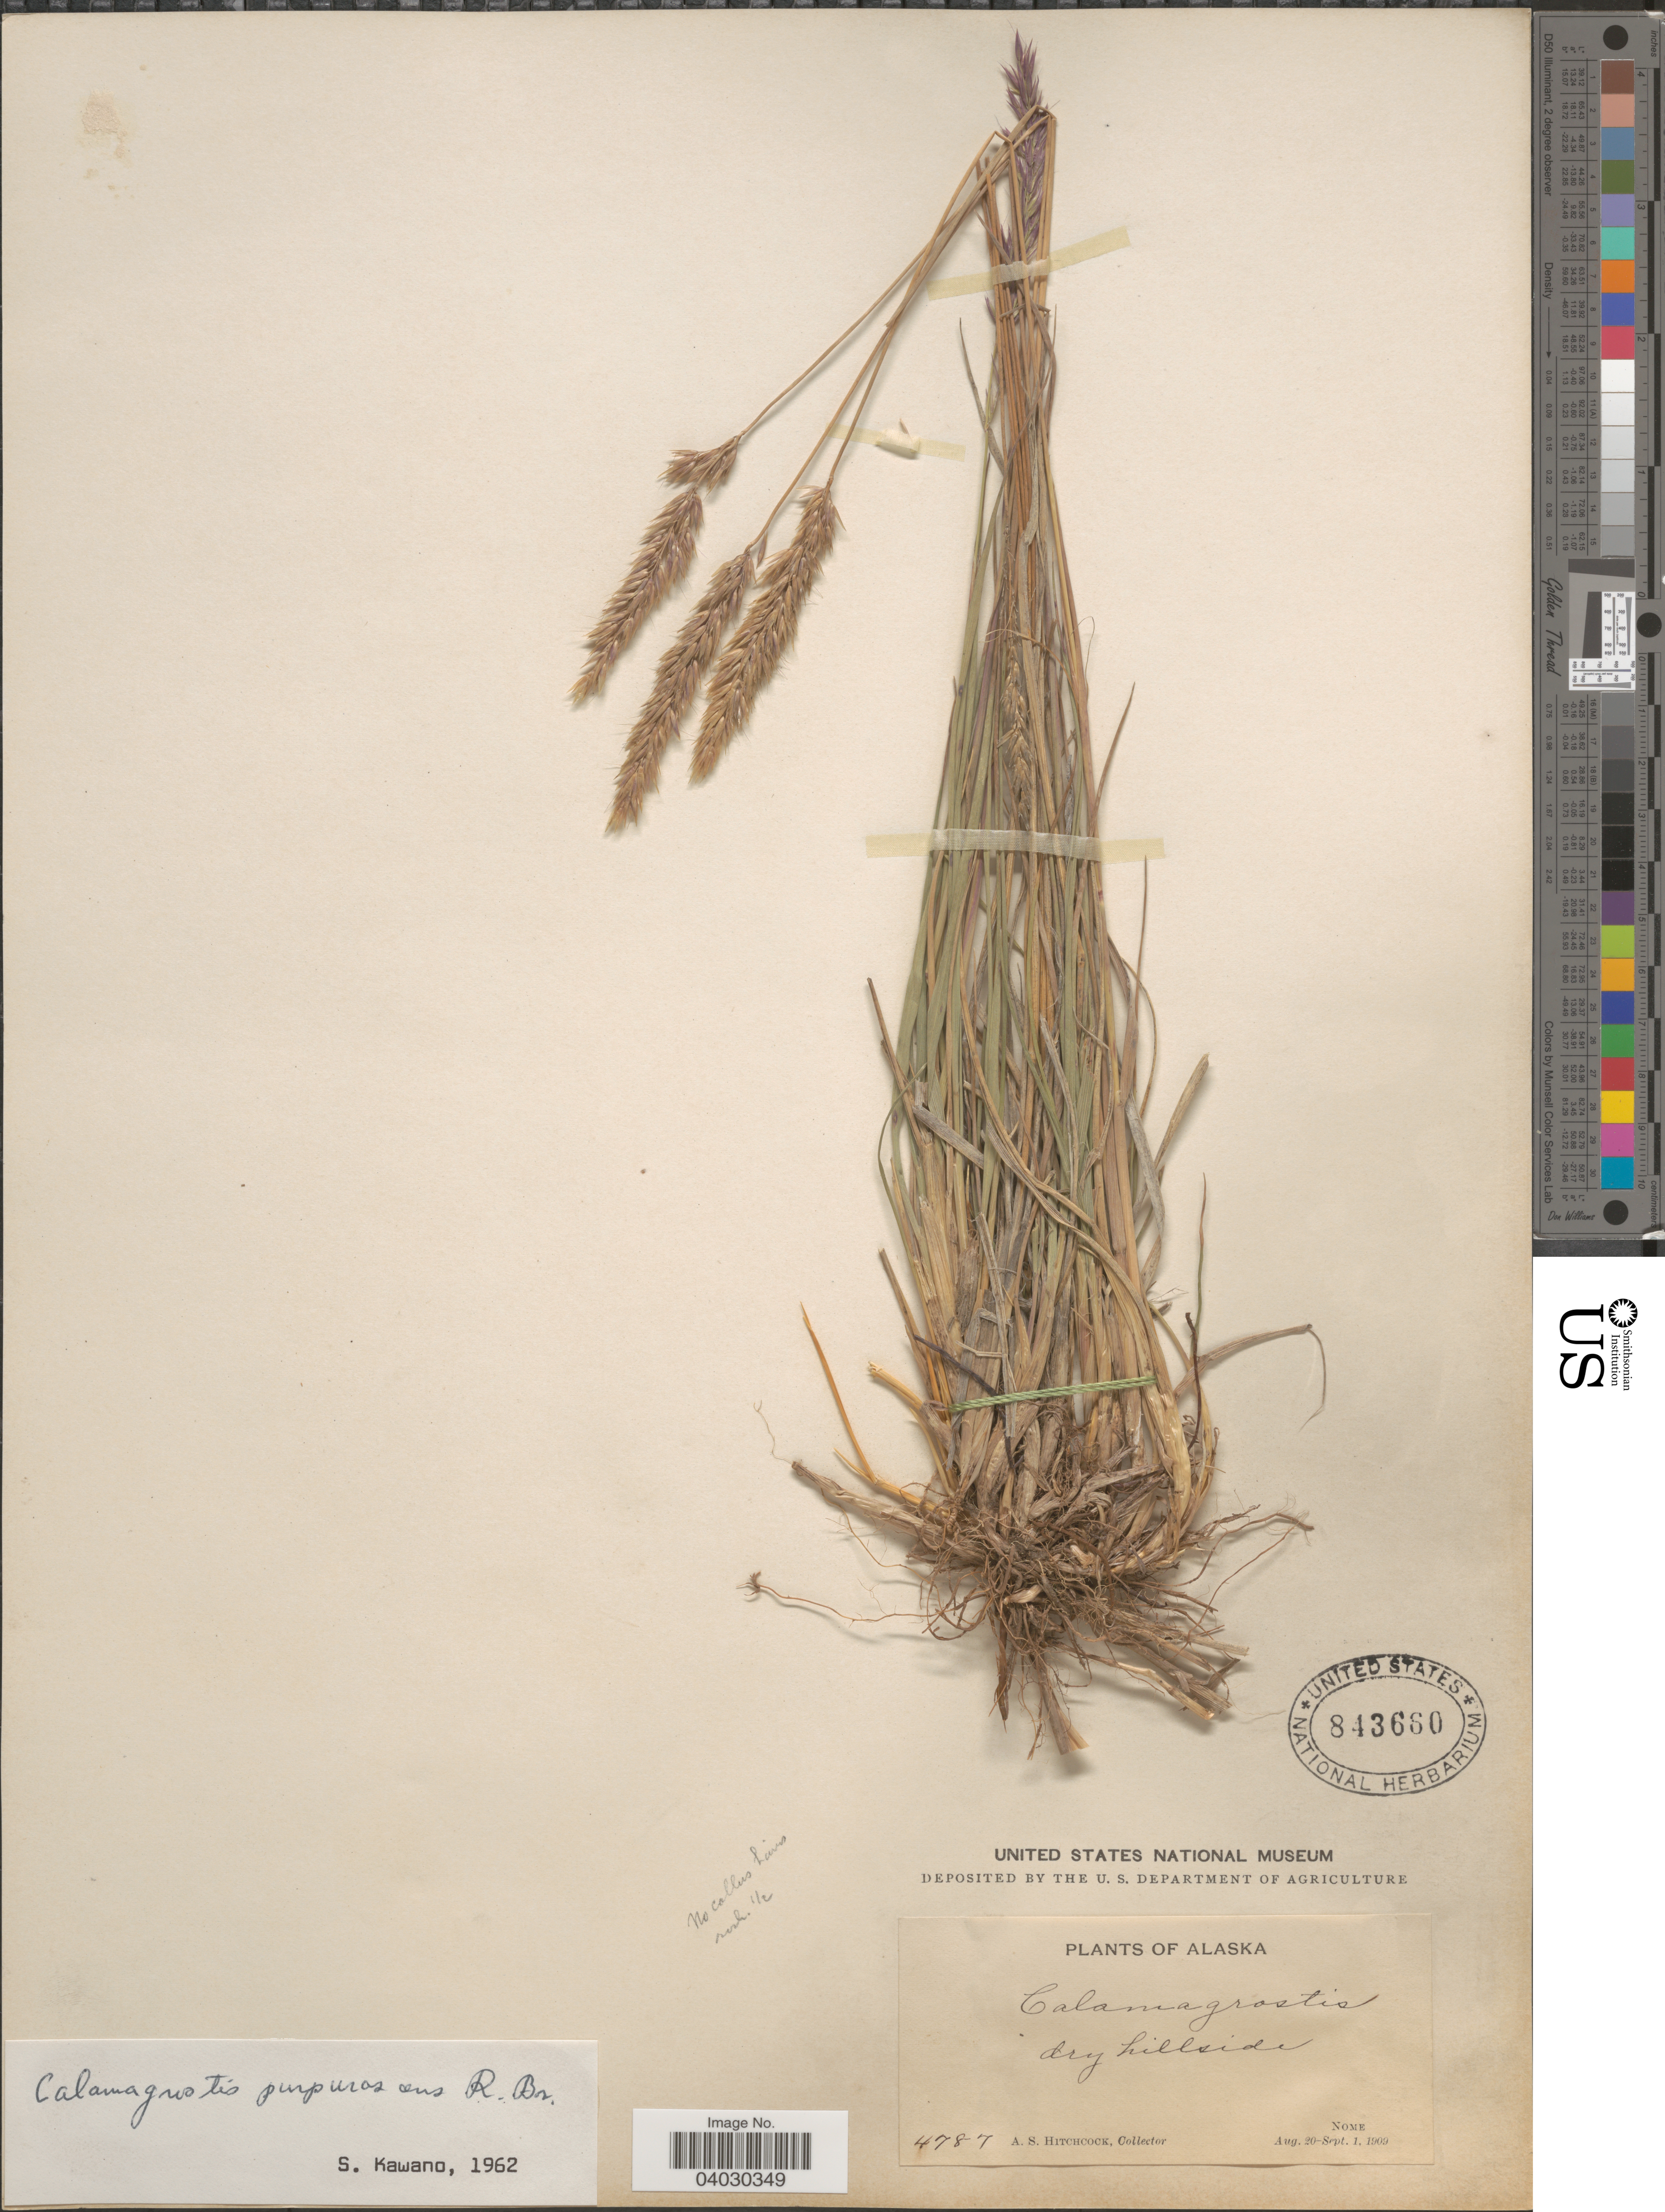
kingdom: Plantae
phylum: Tracheophyta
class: Liliopsida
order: Poales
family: Poaceae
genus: Calamagrostis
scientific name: Calamagrostis purpurascens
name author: R. Br.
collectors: A. S. Hitchcock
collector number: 4787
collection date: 1909-08-20/1909-09-01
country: United States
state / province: Alaska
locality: Nome.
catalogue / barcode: US 843660